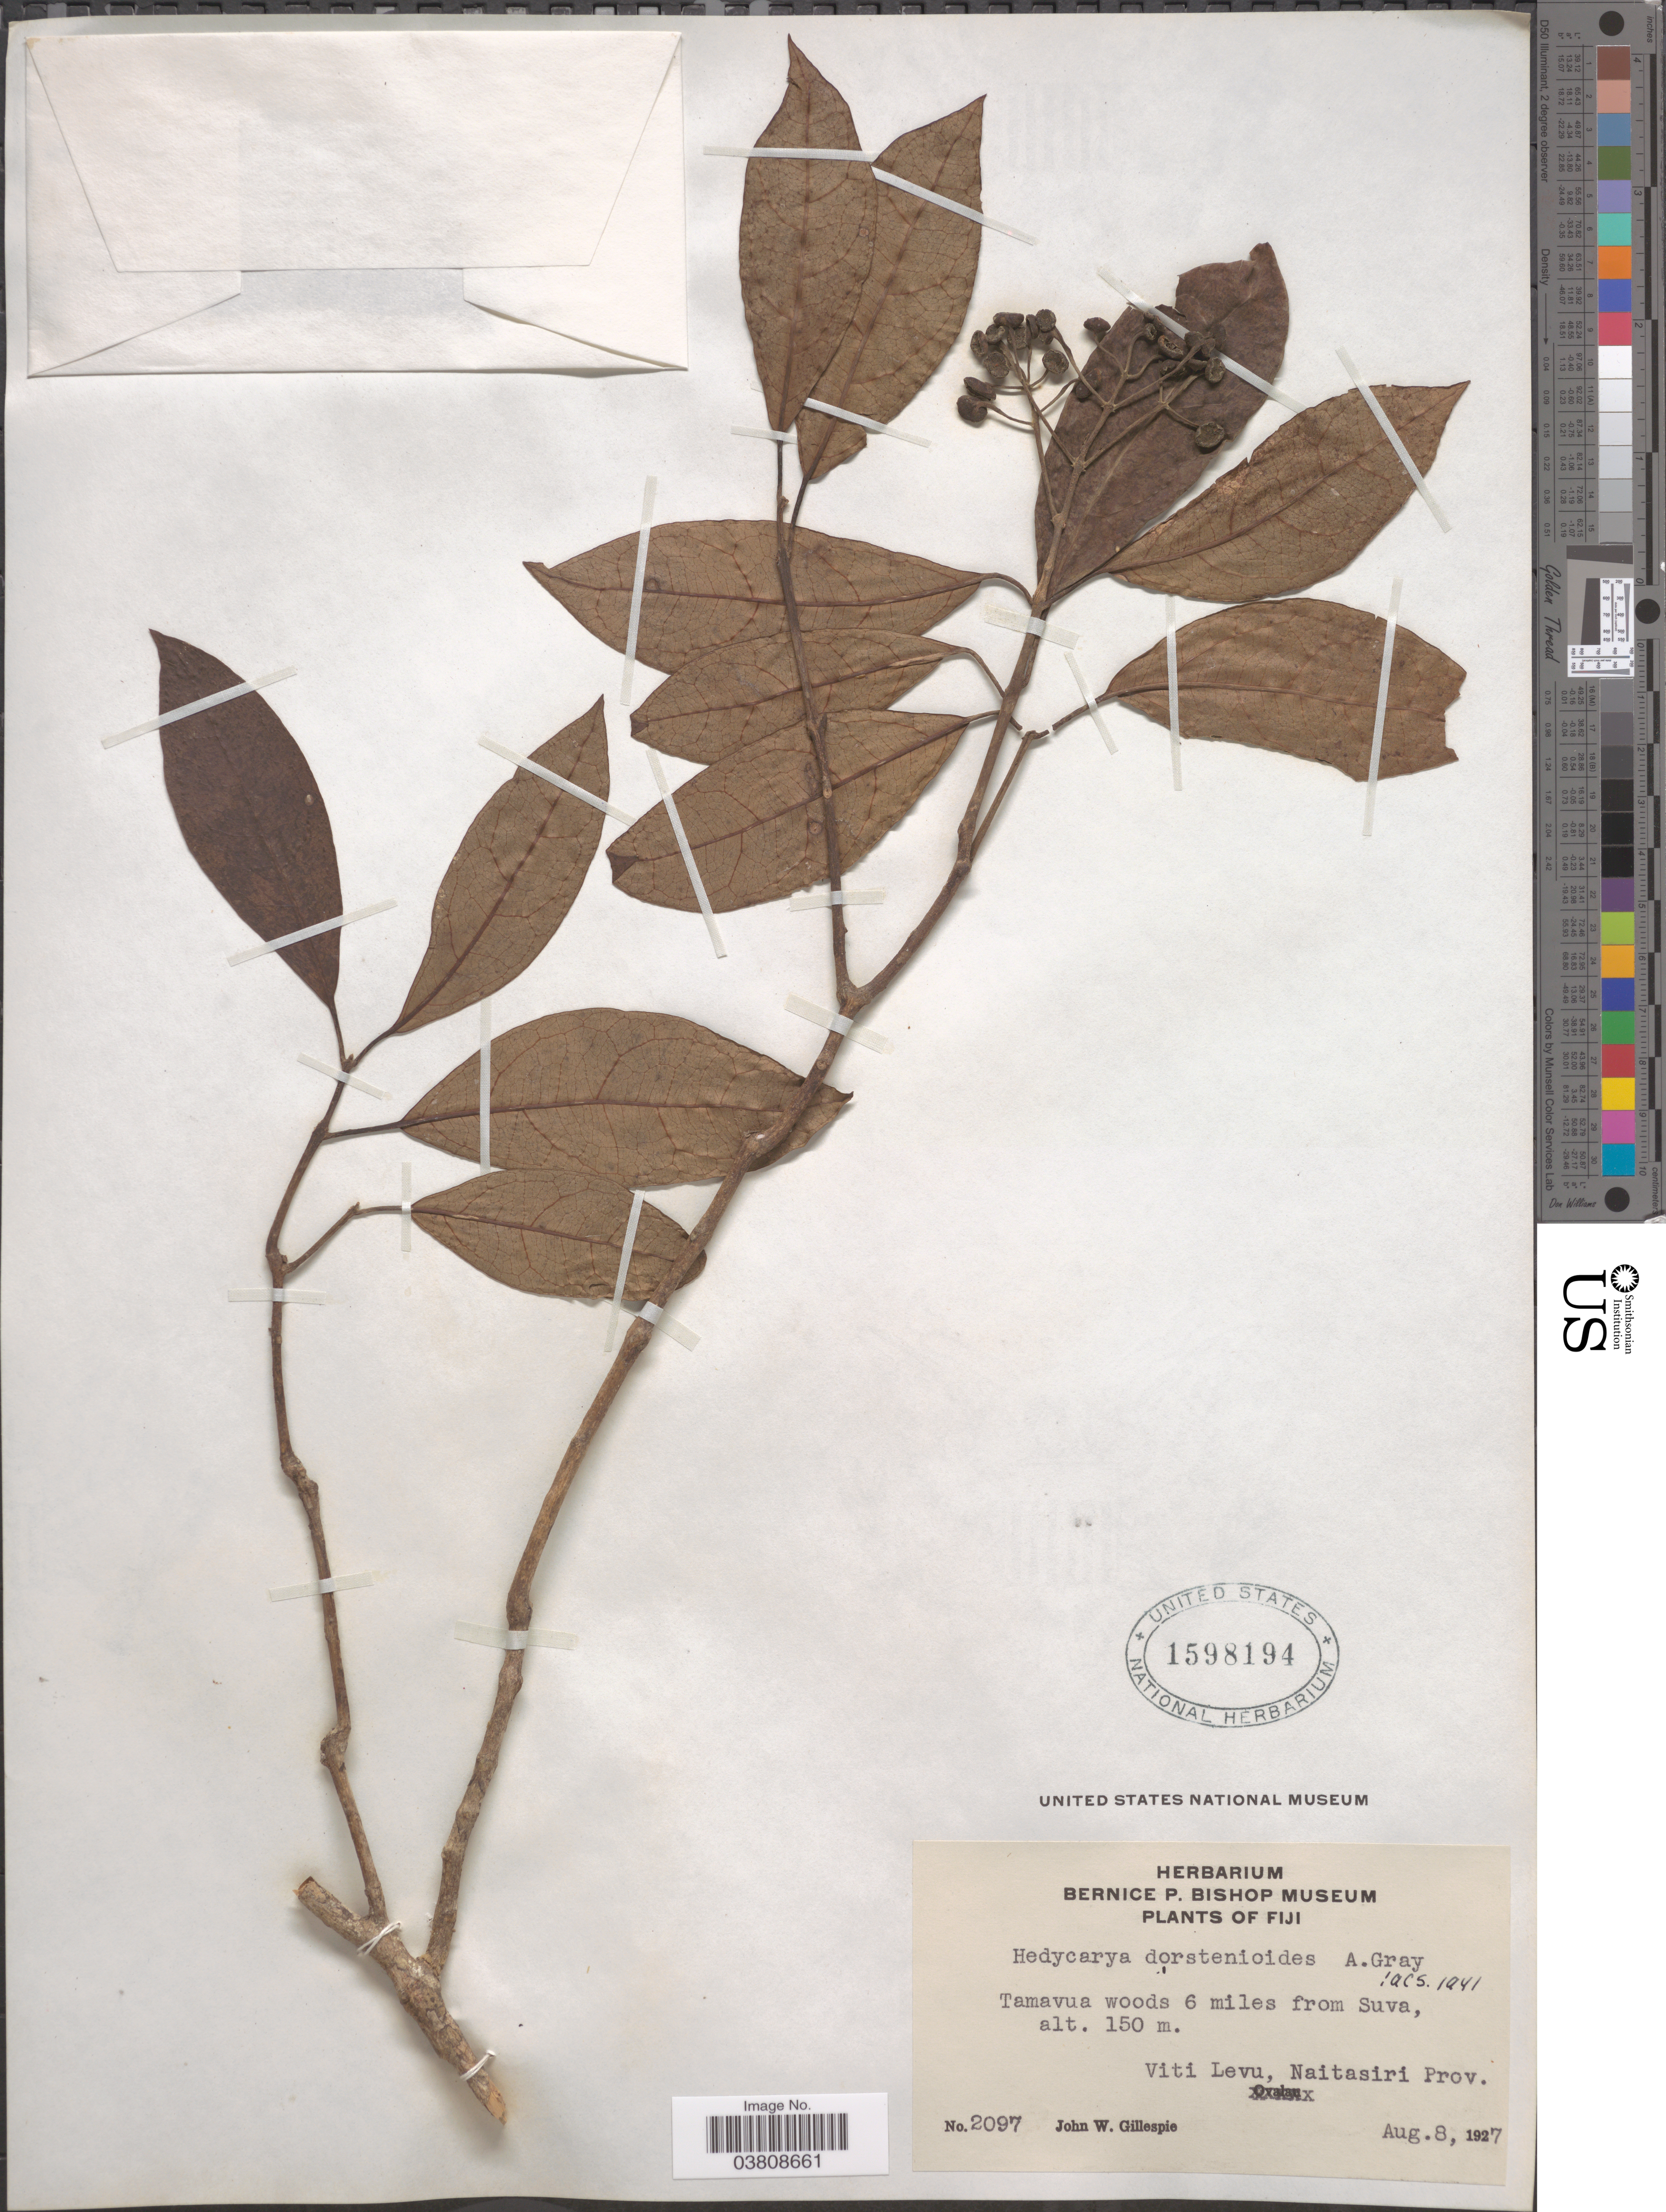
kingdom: Plantae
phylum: Tracheophyta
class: Magnoliopsida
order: Laurales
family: Monimiaceae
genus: Hedycarya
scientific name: Hedycarya dorstenioides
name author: A. Gray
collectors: J. W. Gillespie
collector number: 2097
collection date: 1927-08-08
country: Fiji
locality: Tamavua woods 6 miles from Suva, Viti Levu, Naitasiri Prov.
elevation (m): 150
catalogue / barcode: US 1598194